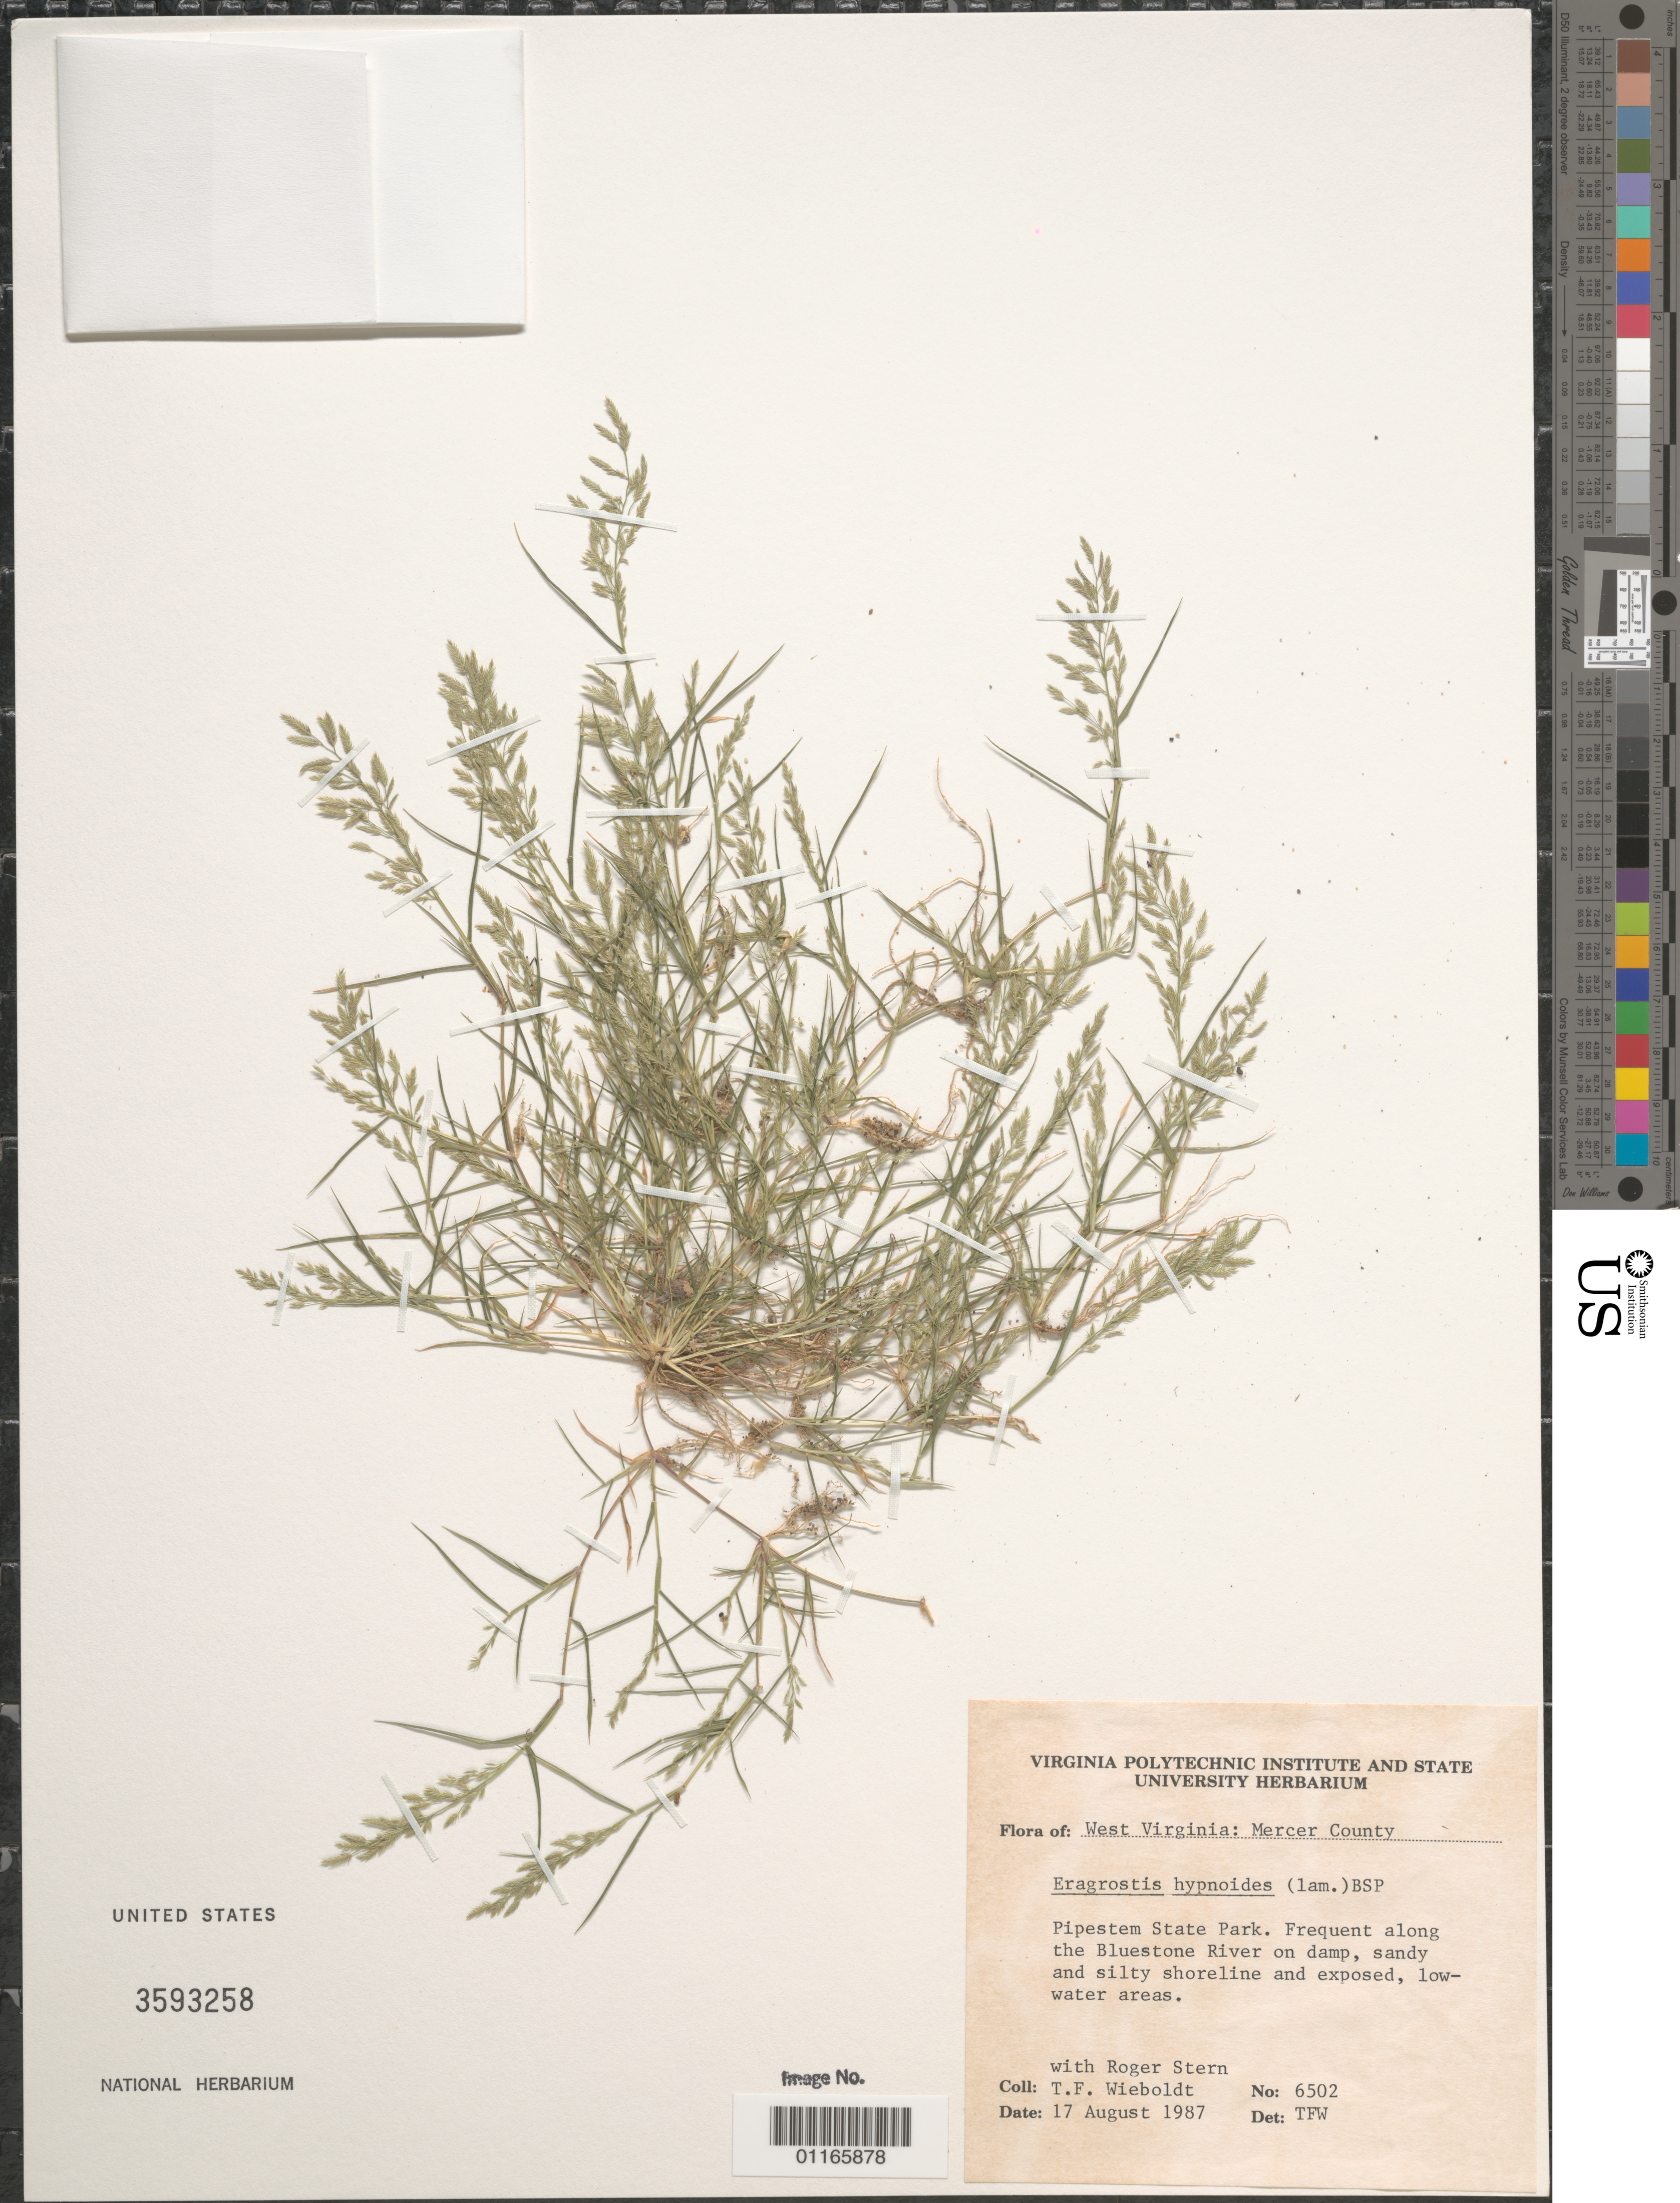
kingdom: Plantae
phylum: Tracheophyta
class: Liliopsida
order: Poales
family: Poaceae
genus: Eragrostis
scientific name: Eragrostis hypnoides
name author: (Lam.) Britton, Stearns & Poggenb.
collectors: T. Wieboldt & R. Stern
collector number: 6502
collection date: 1987-08-17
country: United States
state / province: West Virginia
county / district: Mercer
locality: Pipestem State Park.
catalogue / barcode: US 3593258